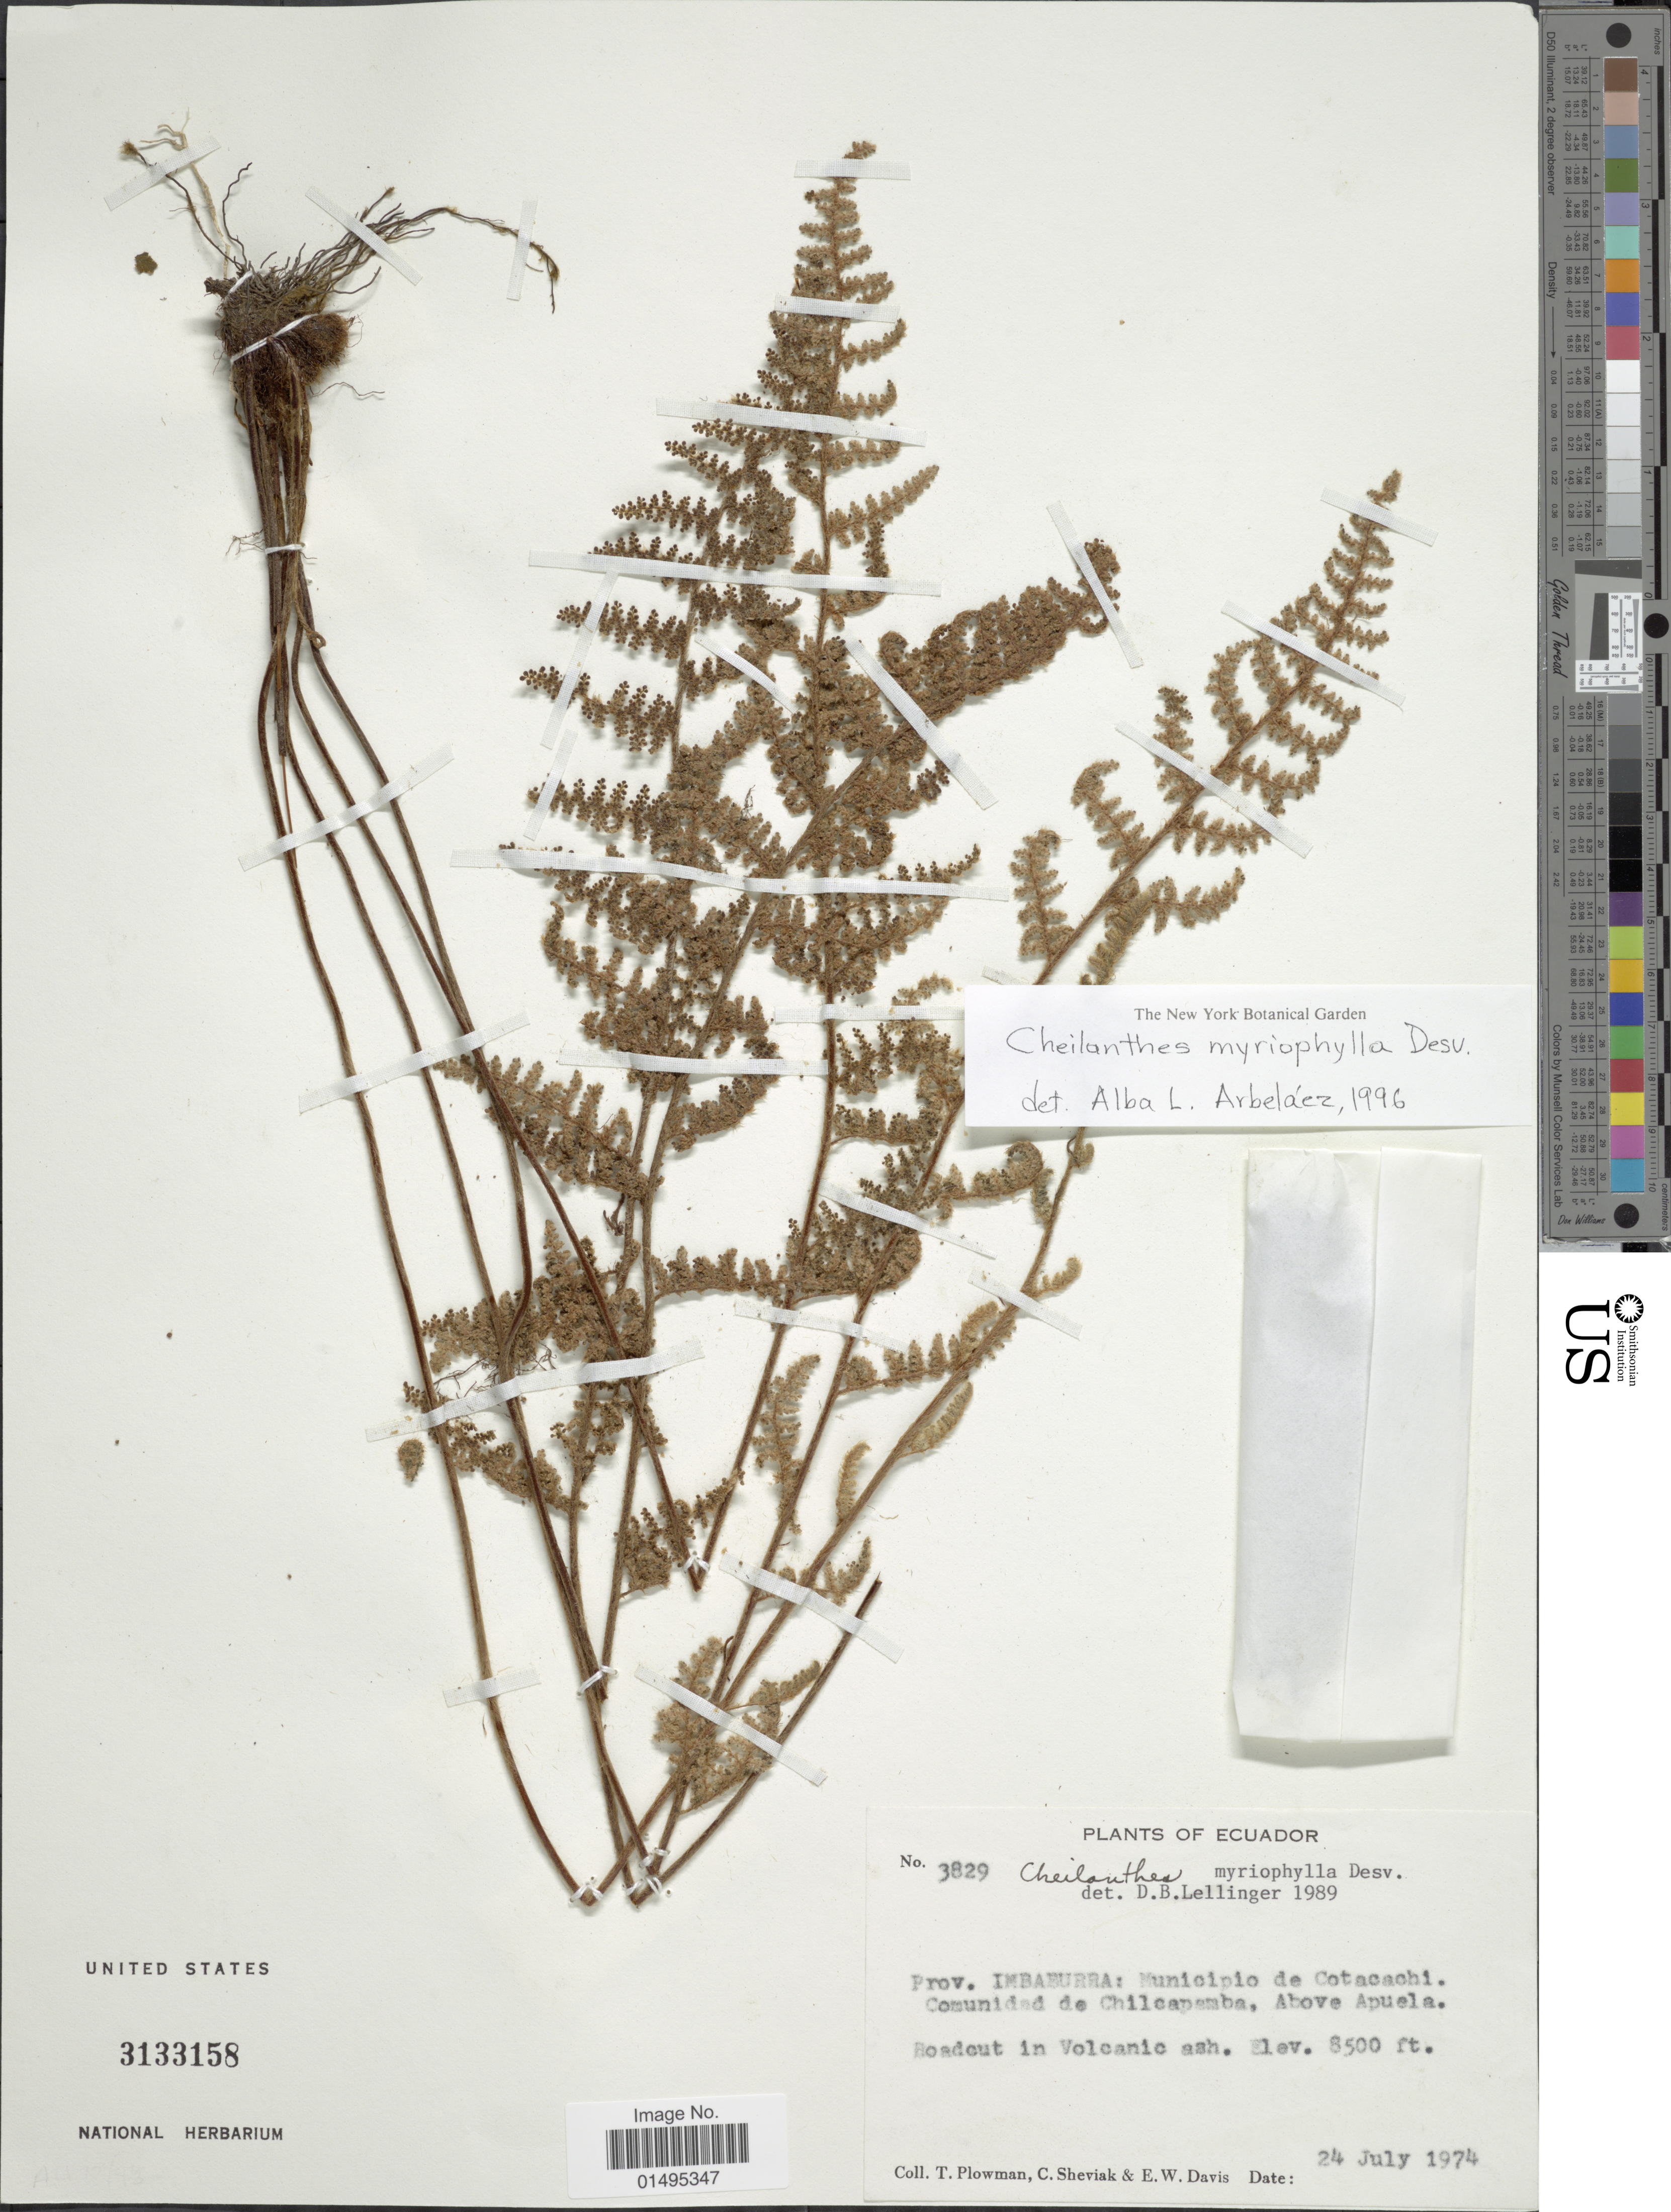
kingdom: Plantae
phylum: Tracheophyta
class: Polypodiopsida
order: Polypodiales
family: Pteridaceae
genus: Myriopteris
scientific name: Myriopteris myriophylla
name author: (Desv.) J. Sm.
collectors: T. Plowman, C. J. Sheviak & E. W. Davis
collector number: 3829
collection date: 1974-07-24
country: Ecuador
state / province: Imbabura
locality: Ecuador, Prov. Imbaburra: Municpio de Cotacachi. Comunidad de Chilcapamba, Above Apuela. Roadcut in Volcanic ash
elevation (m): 2591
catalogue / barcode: US 3133158